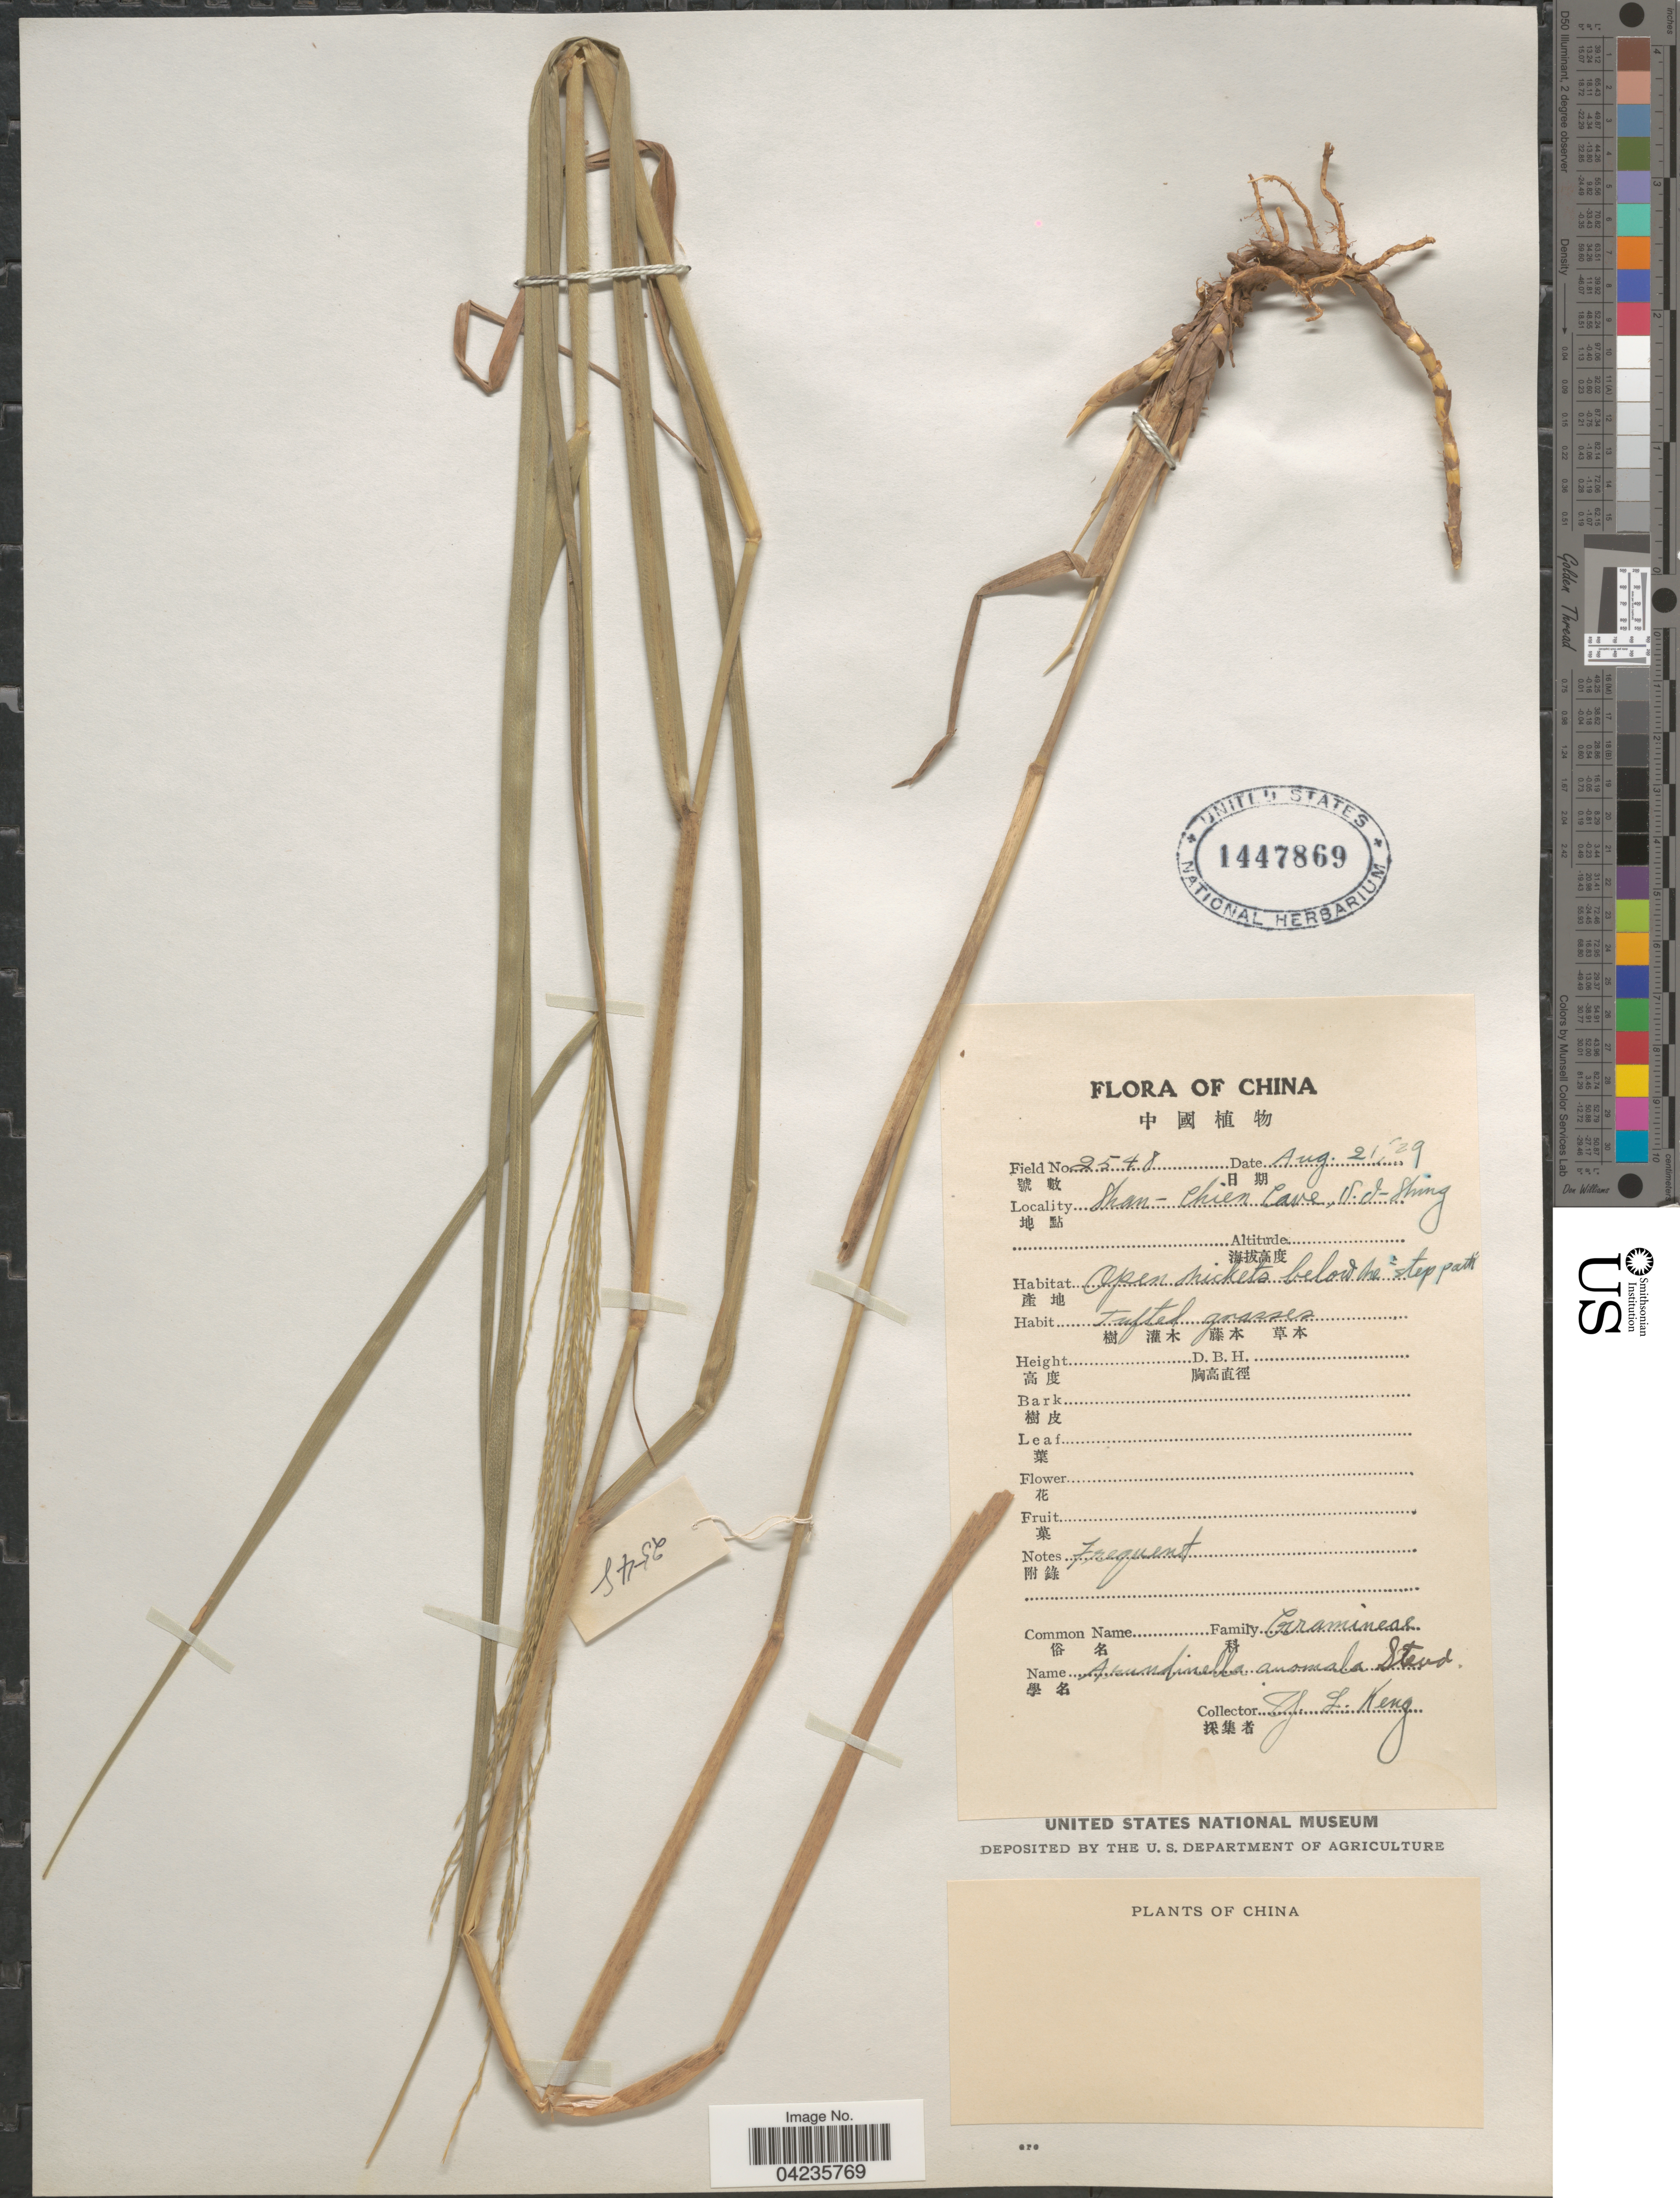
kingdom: Plantae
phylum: Tracheophyta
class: Liliopsida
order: Poales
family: Poaceae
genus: Arundinella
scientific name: Arundinella hirta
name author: (Thunb.) Tanaka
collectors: Y. L. Keng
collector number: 2548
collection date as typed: Transcribed d/m/y: 21/8/29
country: China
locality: Shan - Chien Cave, S.I-Shing.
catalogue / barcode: US 1447869